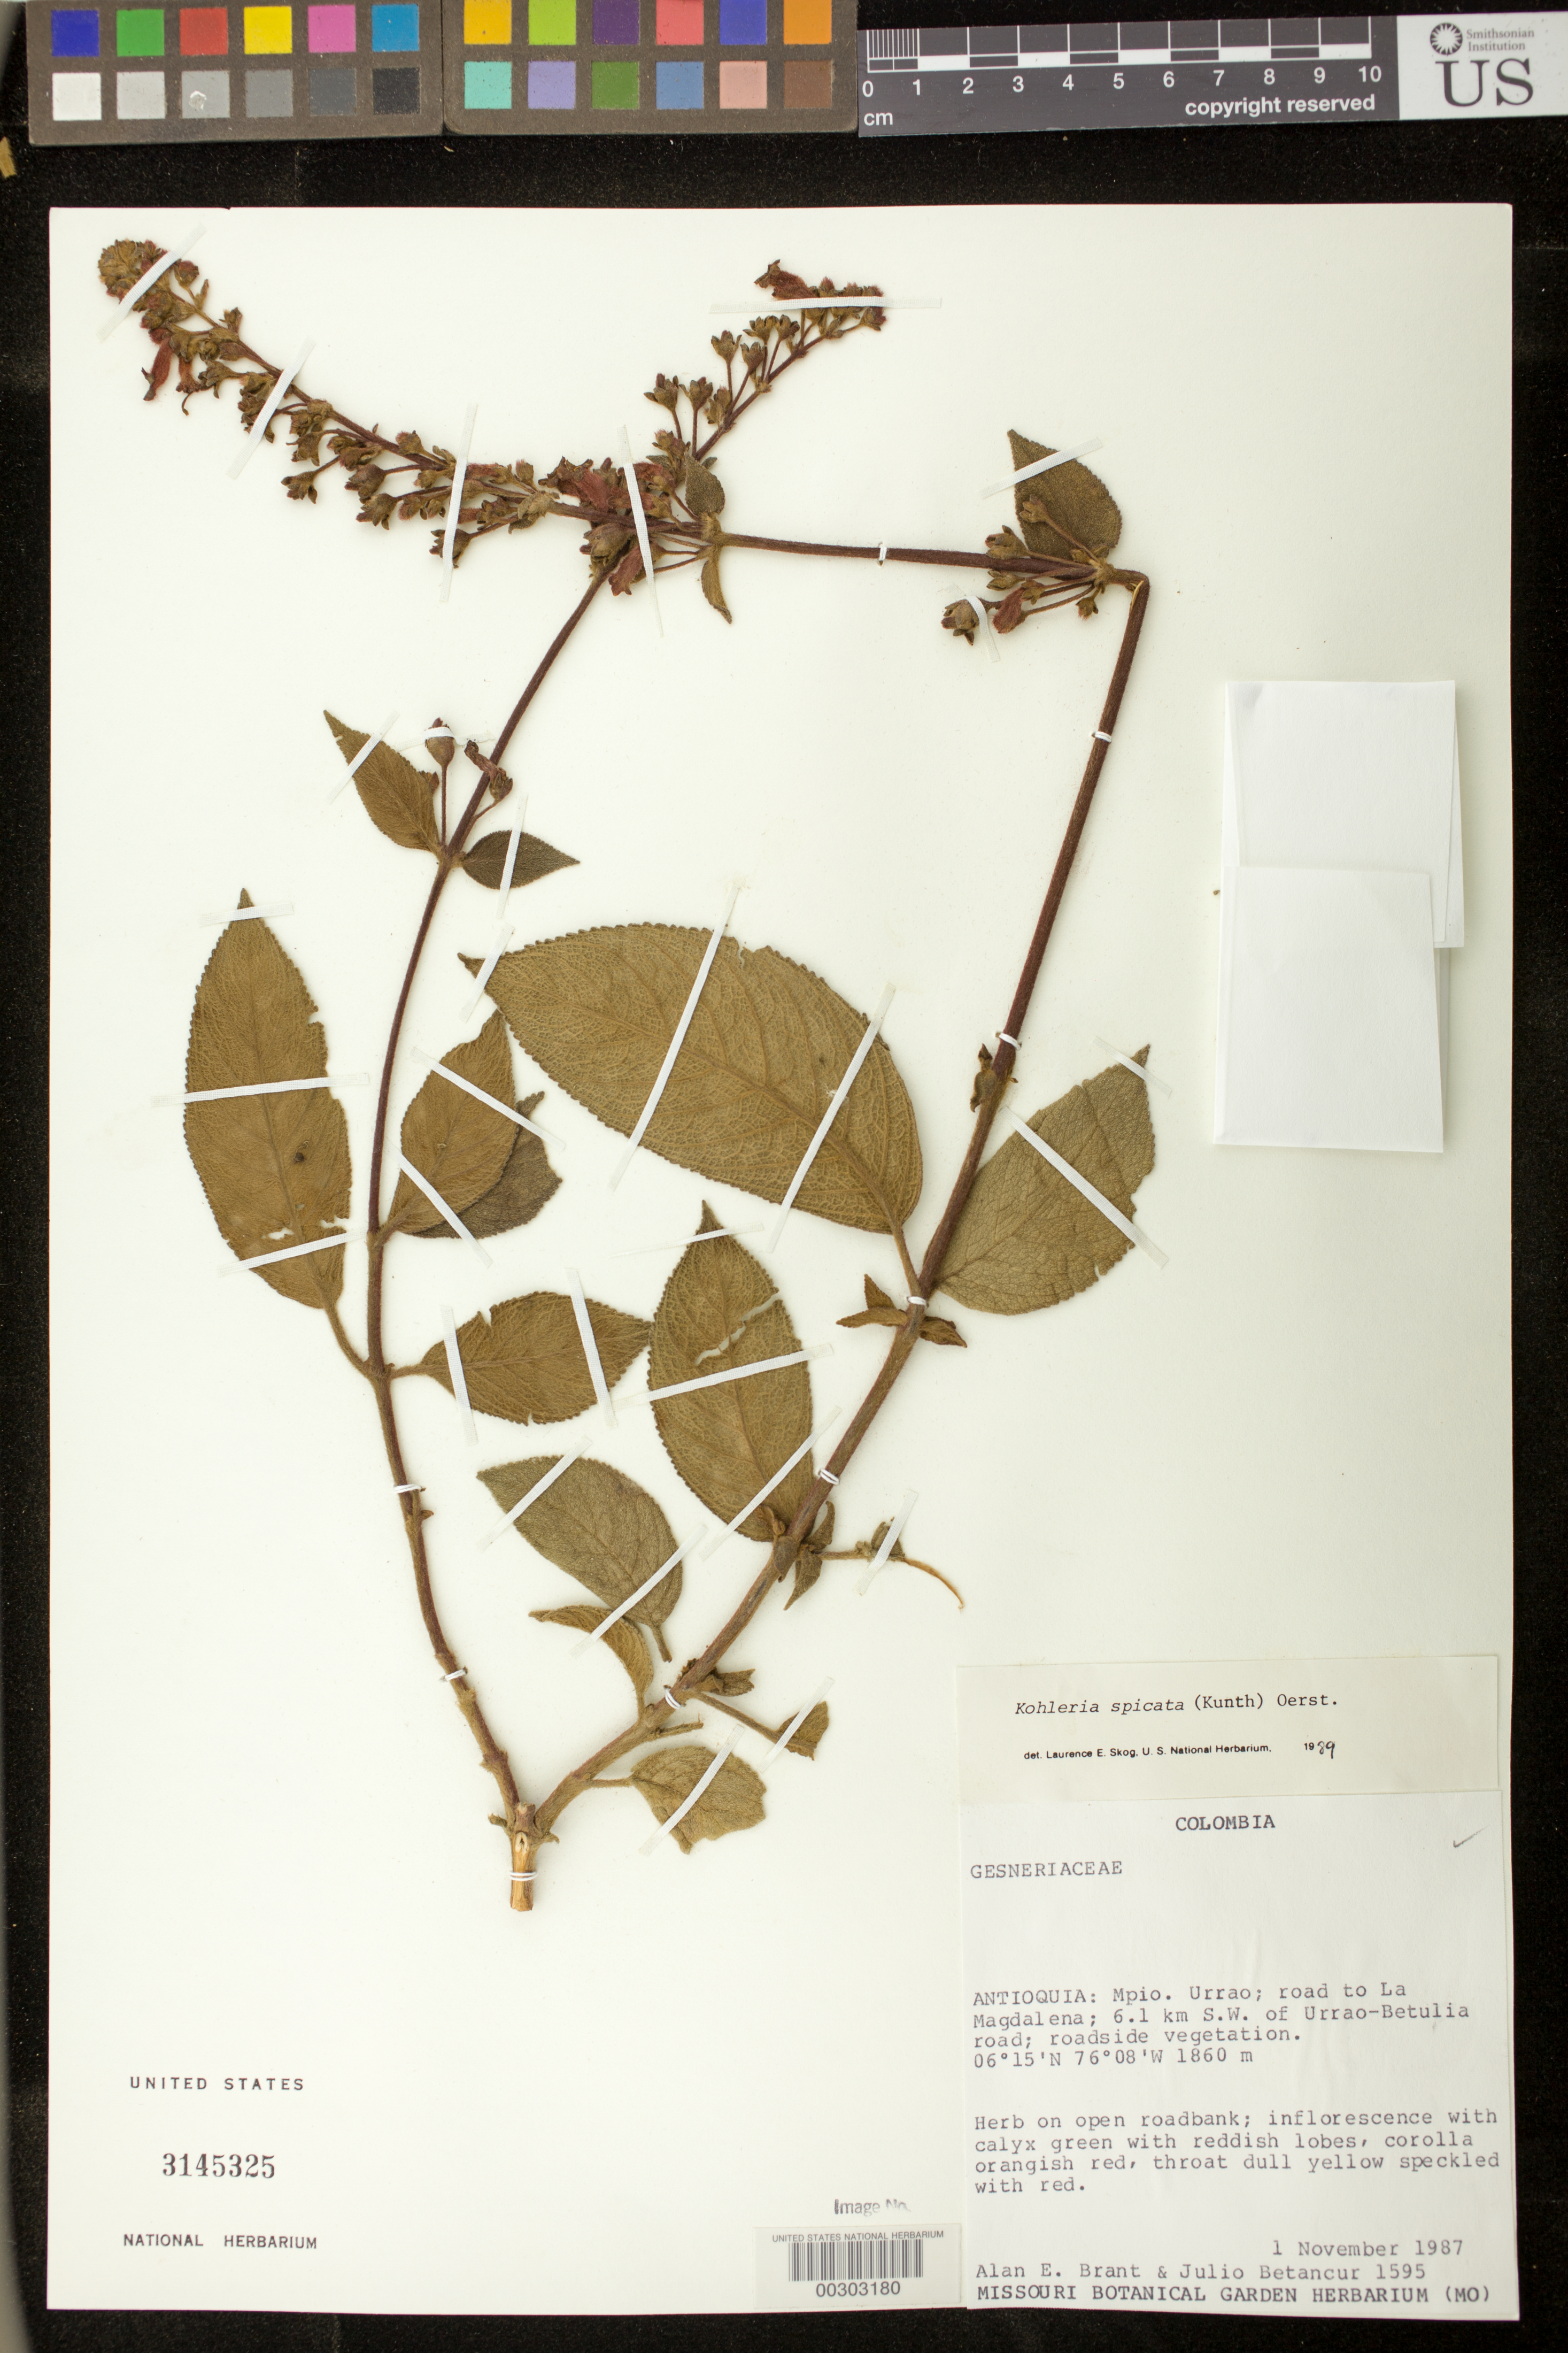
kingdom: Plantae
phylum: Tracheophyta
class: Magnoliopsida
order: Lamiales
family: Gesneriaceae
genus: Kohleria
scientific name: Kohleria spicata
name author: (Kunth) Oerst.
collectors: A. Brant & J. C. Betancur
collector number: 1595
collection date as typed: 01 Nov 1987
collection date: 1987-11-01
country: Colombia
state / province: Antioquia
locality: Mun. of Urrao, road to La Magdalena, 6.1 km SW of Urrao-Betulia road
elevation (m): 1860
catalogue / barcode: US 3145325